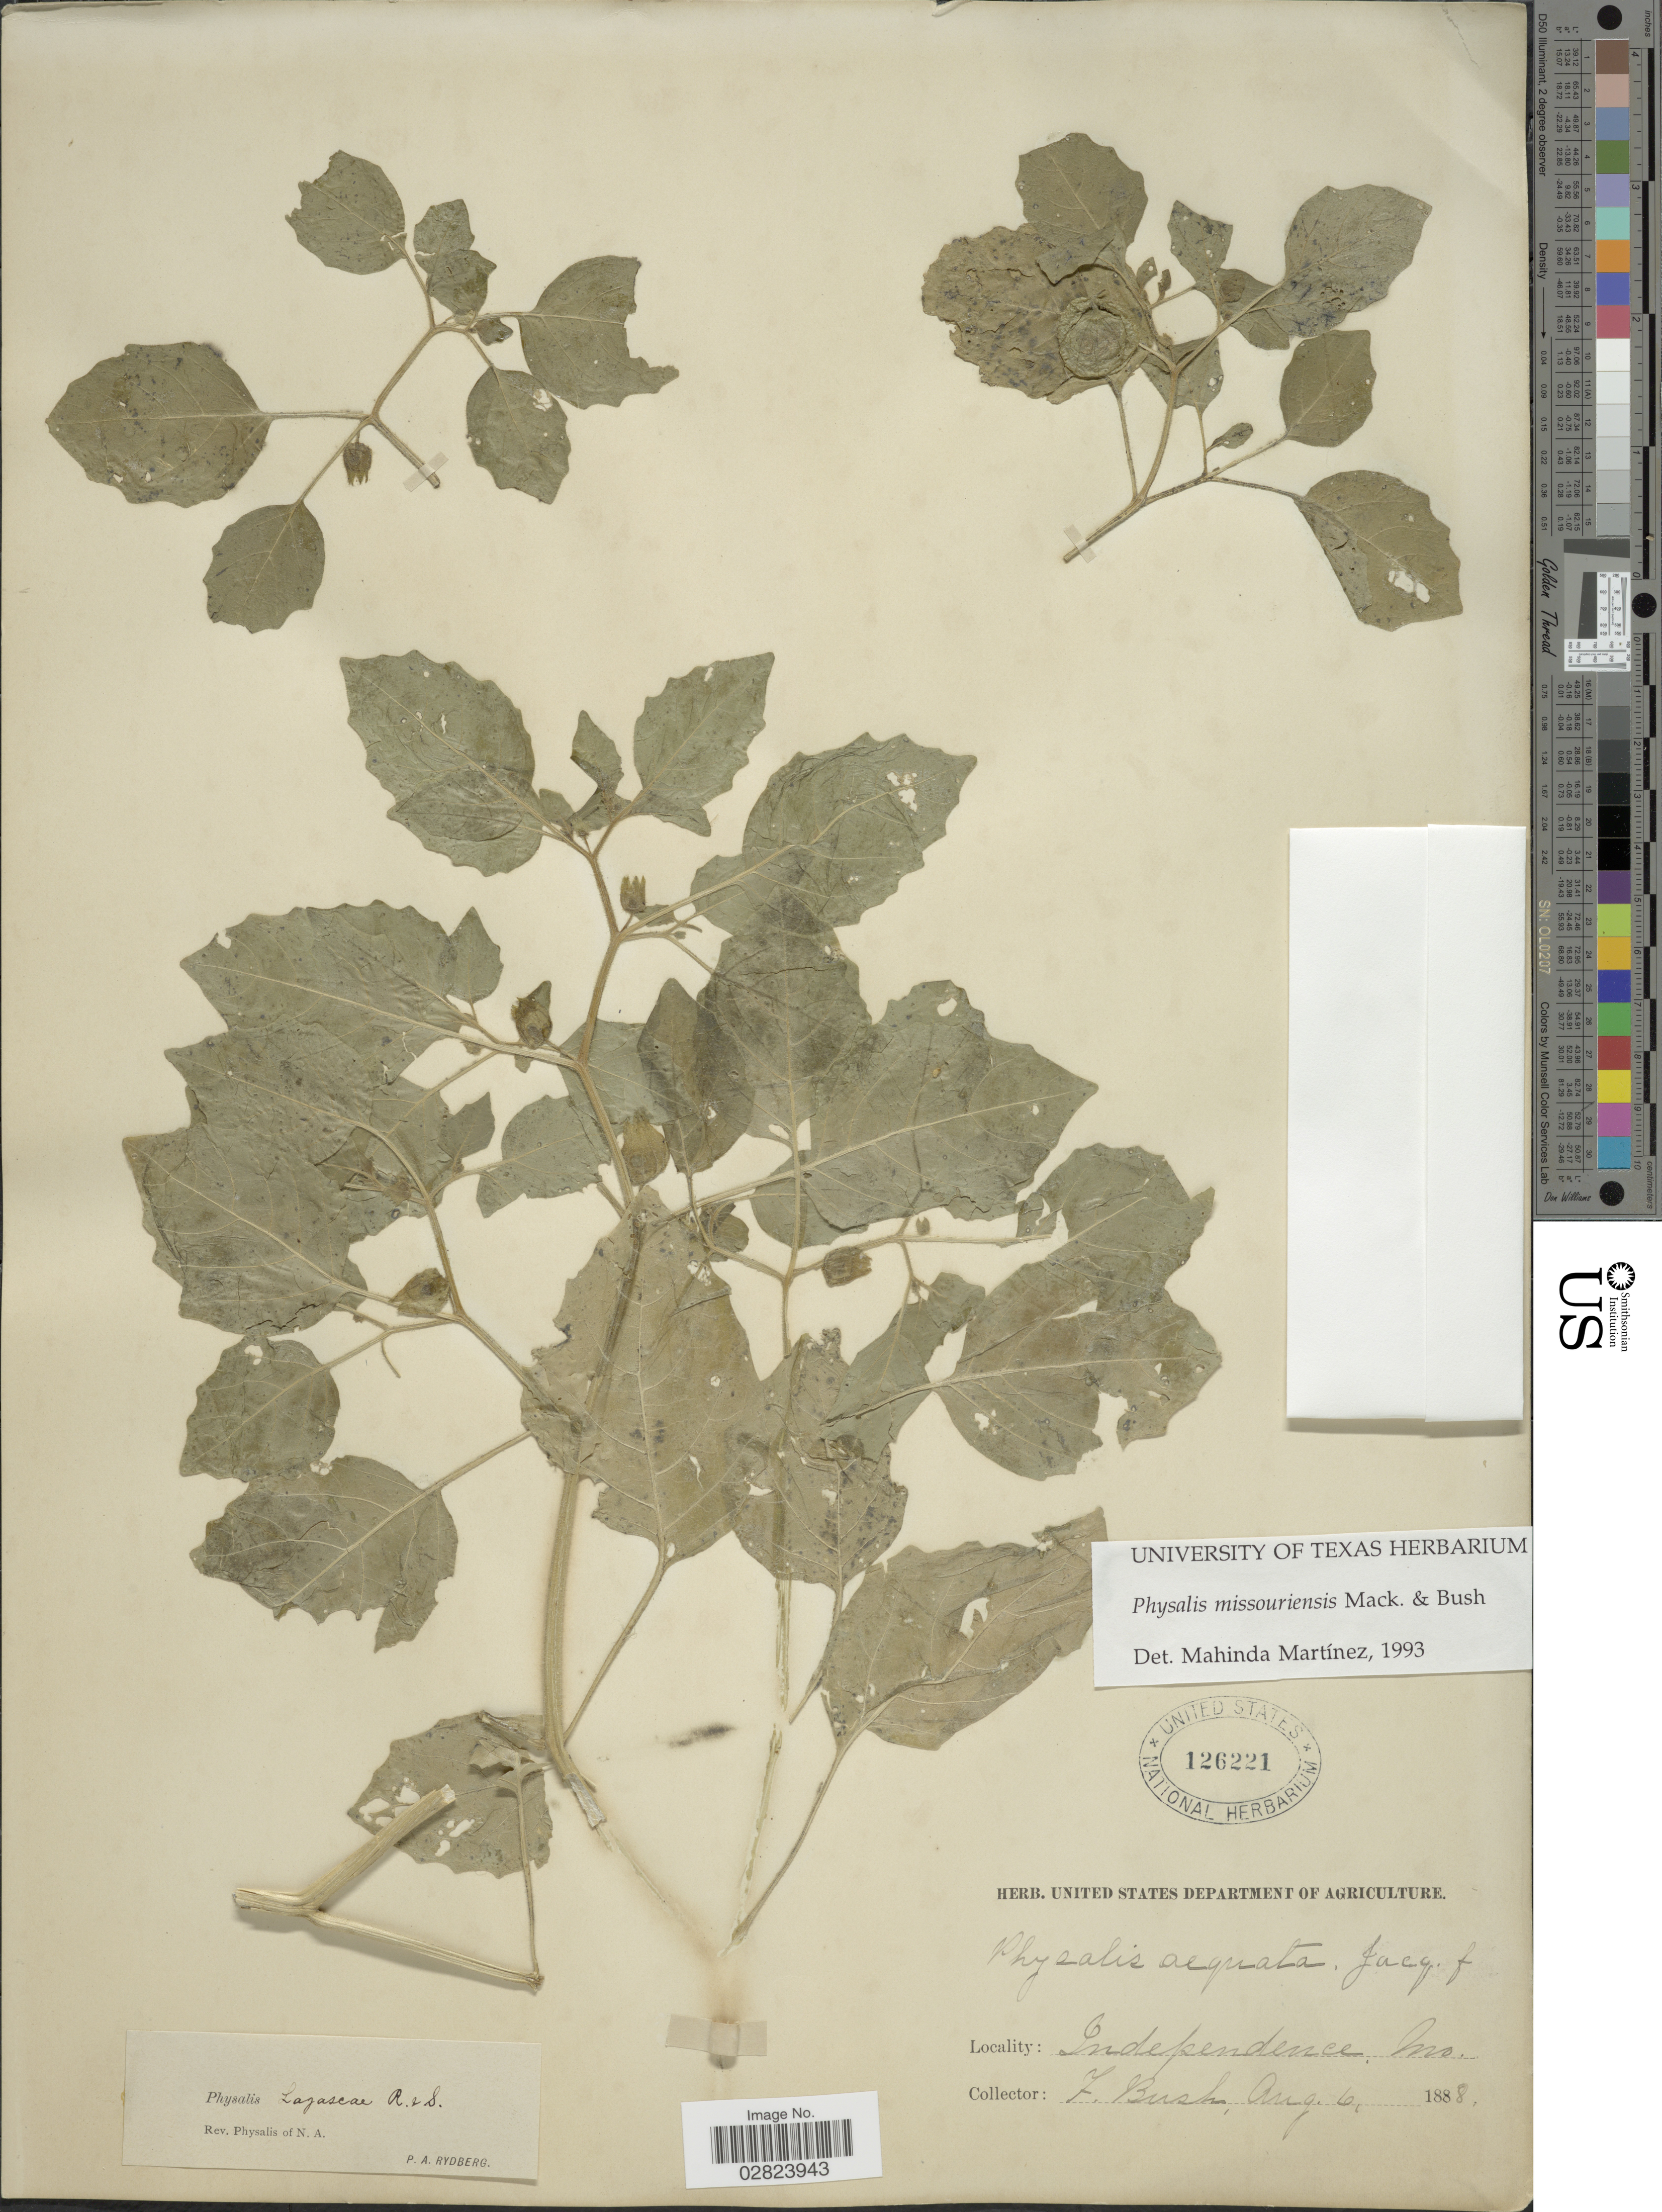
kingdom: Plantae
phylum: Tracheophyta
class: Magnoliopsida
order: Solanales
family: Solanaceae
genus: Physalis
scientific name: Physalis missouriensis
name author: Mack. & Bush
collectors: F. Bush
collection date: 1888-08-06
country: United States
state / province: Missouri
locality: Independence.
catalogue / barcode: US 126221